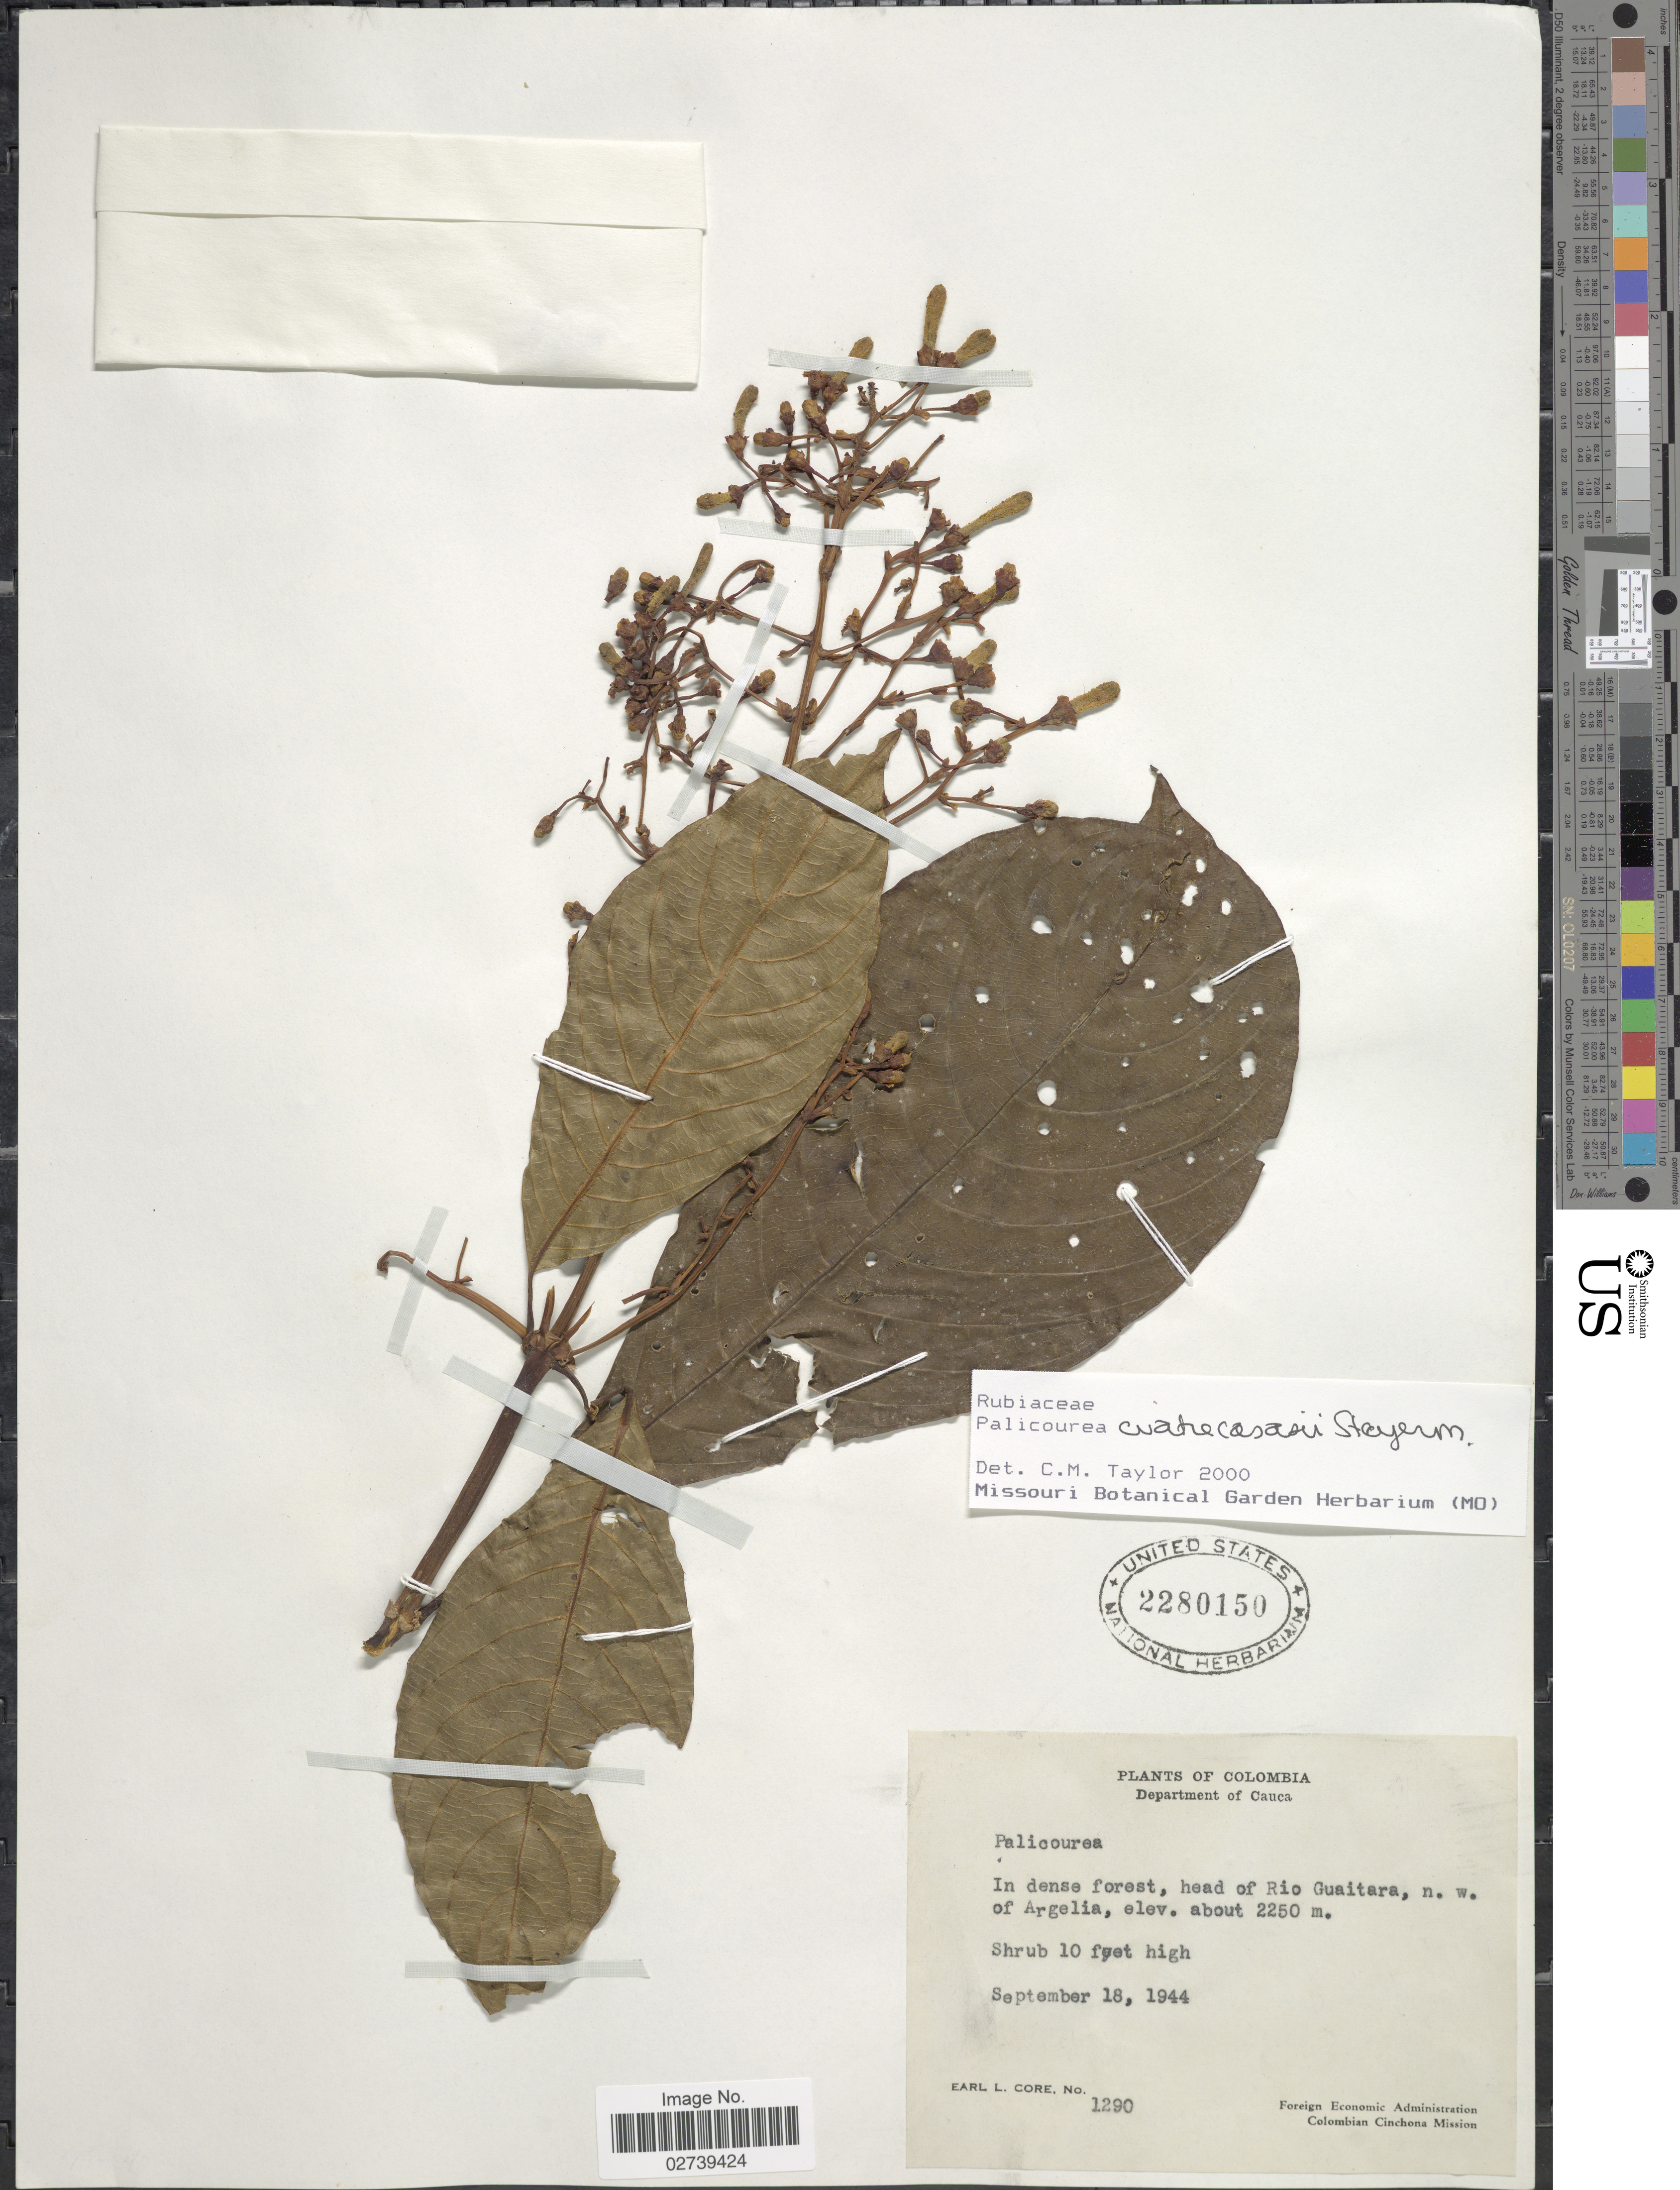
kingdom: Plantae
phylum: Tracheophyta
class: Magnoliopsida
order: Gentianales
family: Rubiaceae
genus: Palicourea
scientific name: Palicourea cuatrecasasii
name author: Standl. ex Steyerm.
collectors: E. L. Core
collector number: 1290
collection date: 1944-09-18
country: Colombia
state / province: Cauca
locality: Head of Rio Guaitara, n.w. of Argelia.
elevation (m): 250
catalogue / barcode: US 2280150